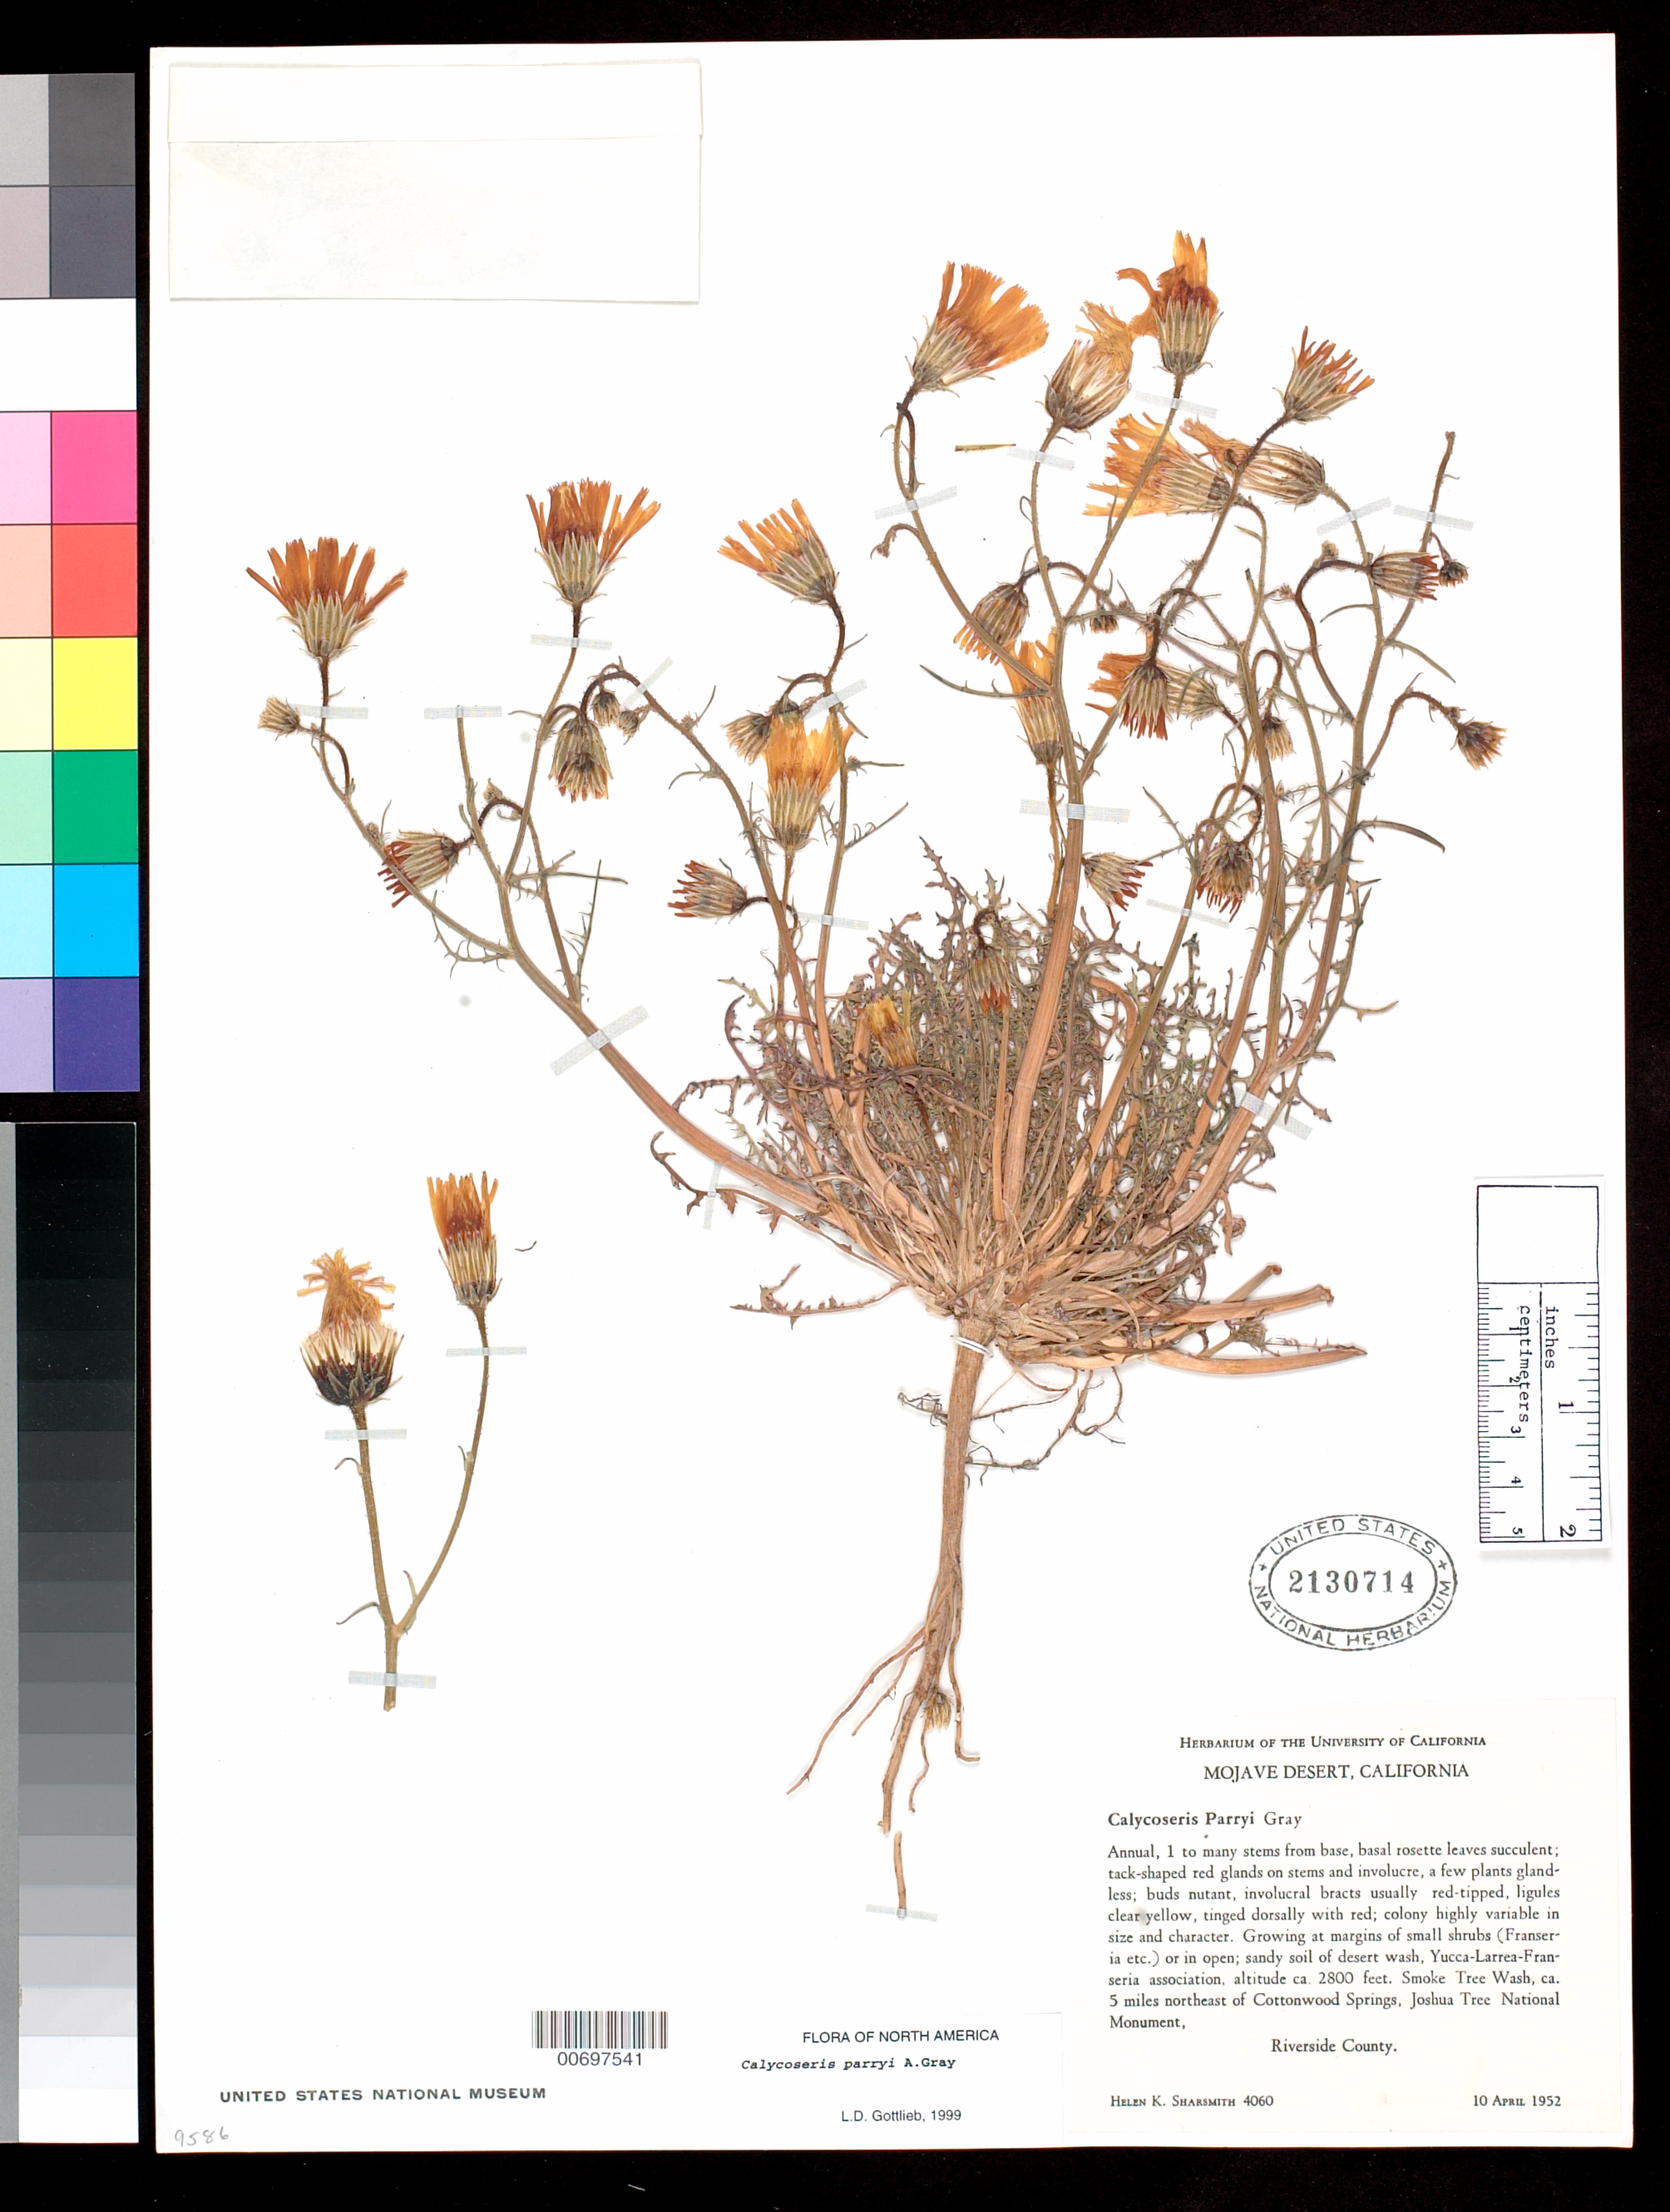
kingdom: Plantae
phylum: Tracheophyta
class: Magnoliopsida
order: Asterales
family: Asteraceae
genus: Calycoseris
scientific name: Calycoseris parryi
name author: A. Gray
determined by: Gottlieb, L. D.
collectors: H. Sharsmith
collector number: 4060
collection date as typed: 10 Apr 1952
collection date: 1952-04-10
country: United States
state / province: California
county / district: Riverside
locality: Smoke Tree Wash, ca. 5 miles northeast of Cottonwood Springs, Joshua Tree National Monument.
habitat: Growing at margins of small shrubs (Franseria etc.) or in open; sandy soil of desert wash, Yucca-Larrea-Franseria association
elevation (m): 853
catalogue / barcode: US 2130714